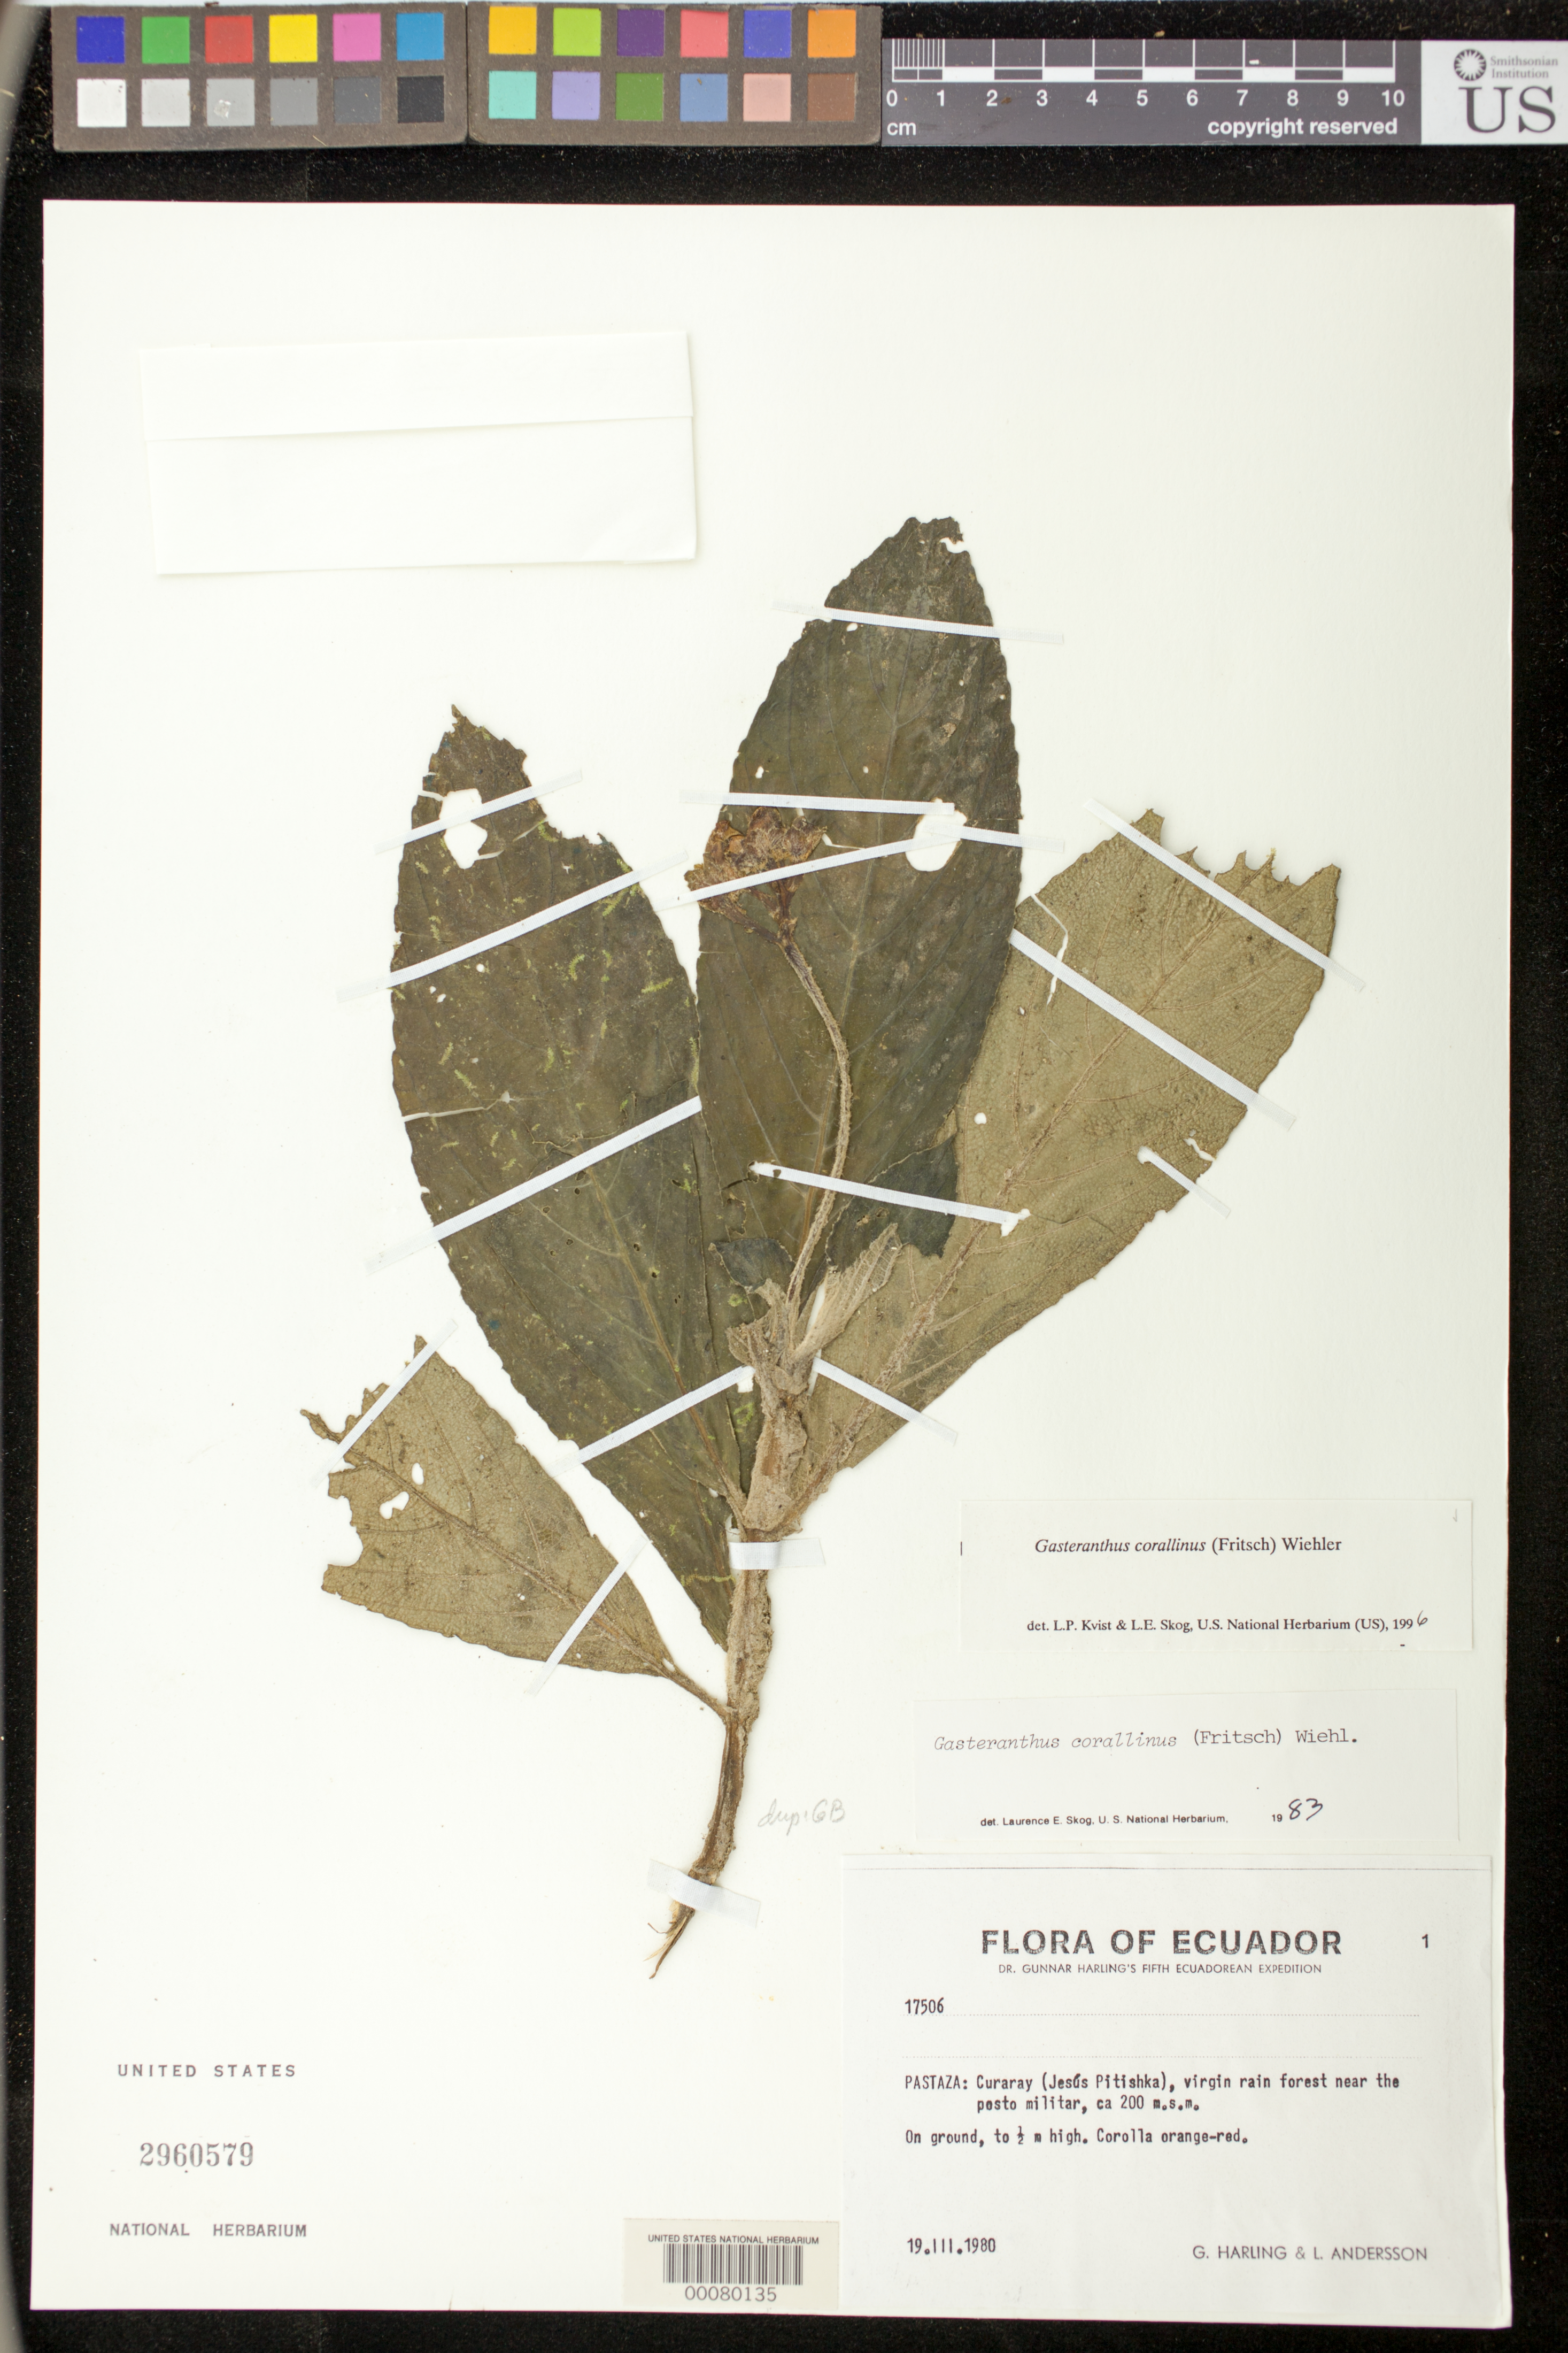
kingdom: Plantae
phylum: Tracheophyta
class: Magnoliopsida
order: Lamiales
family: Gesneriaceae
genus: Gasteranthus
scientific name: Gasteranthus corallinus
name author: (Fritsch) Wiehler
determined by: Skog, Laurence E.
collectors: G. Harling & L. Andersson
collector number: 17506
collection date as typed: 19 Mar 1980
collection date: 1980-03-19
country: Ecuador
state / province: Pastaza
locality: Curaray (Jesús Pitishka), near the posto militar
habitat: Virgin rain forest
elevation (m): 200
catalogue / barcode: US 2960579